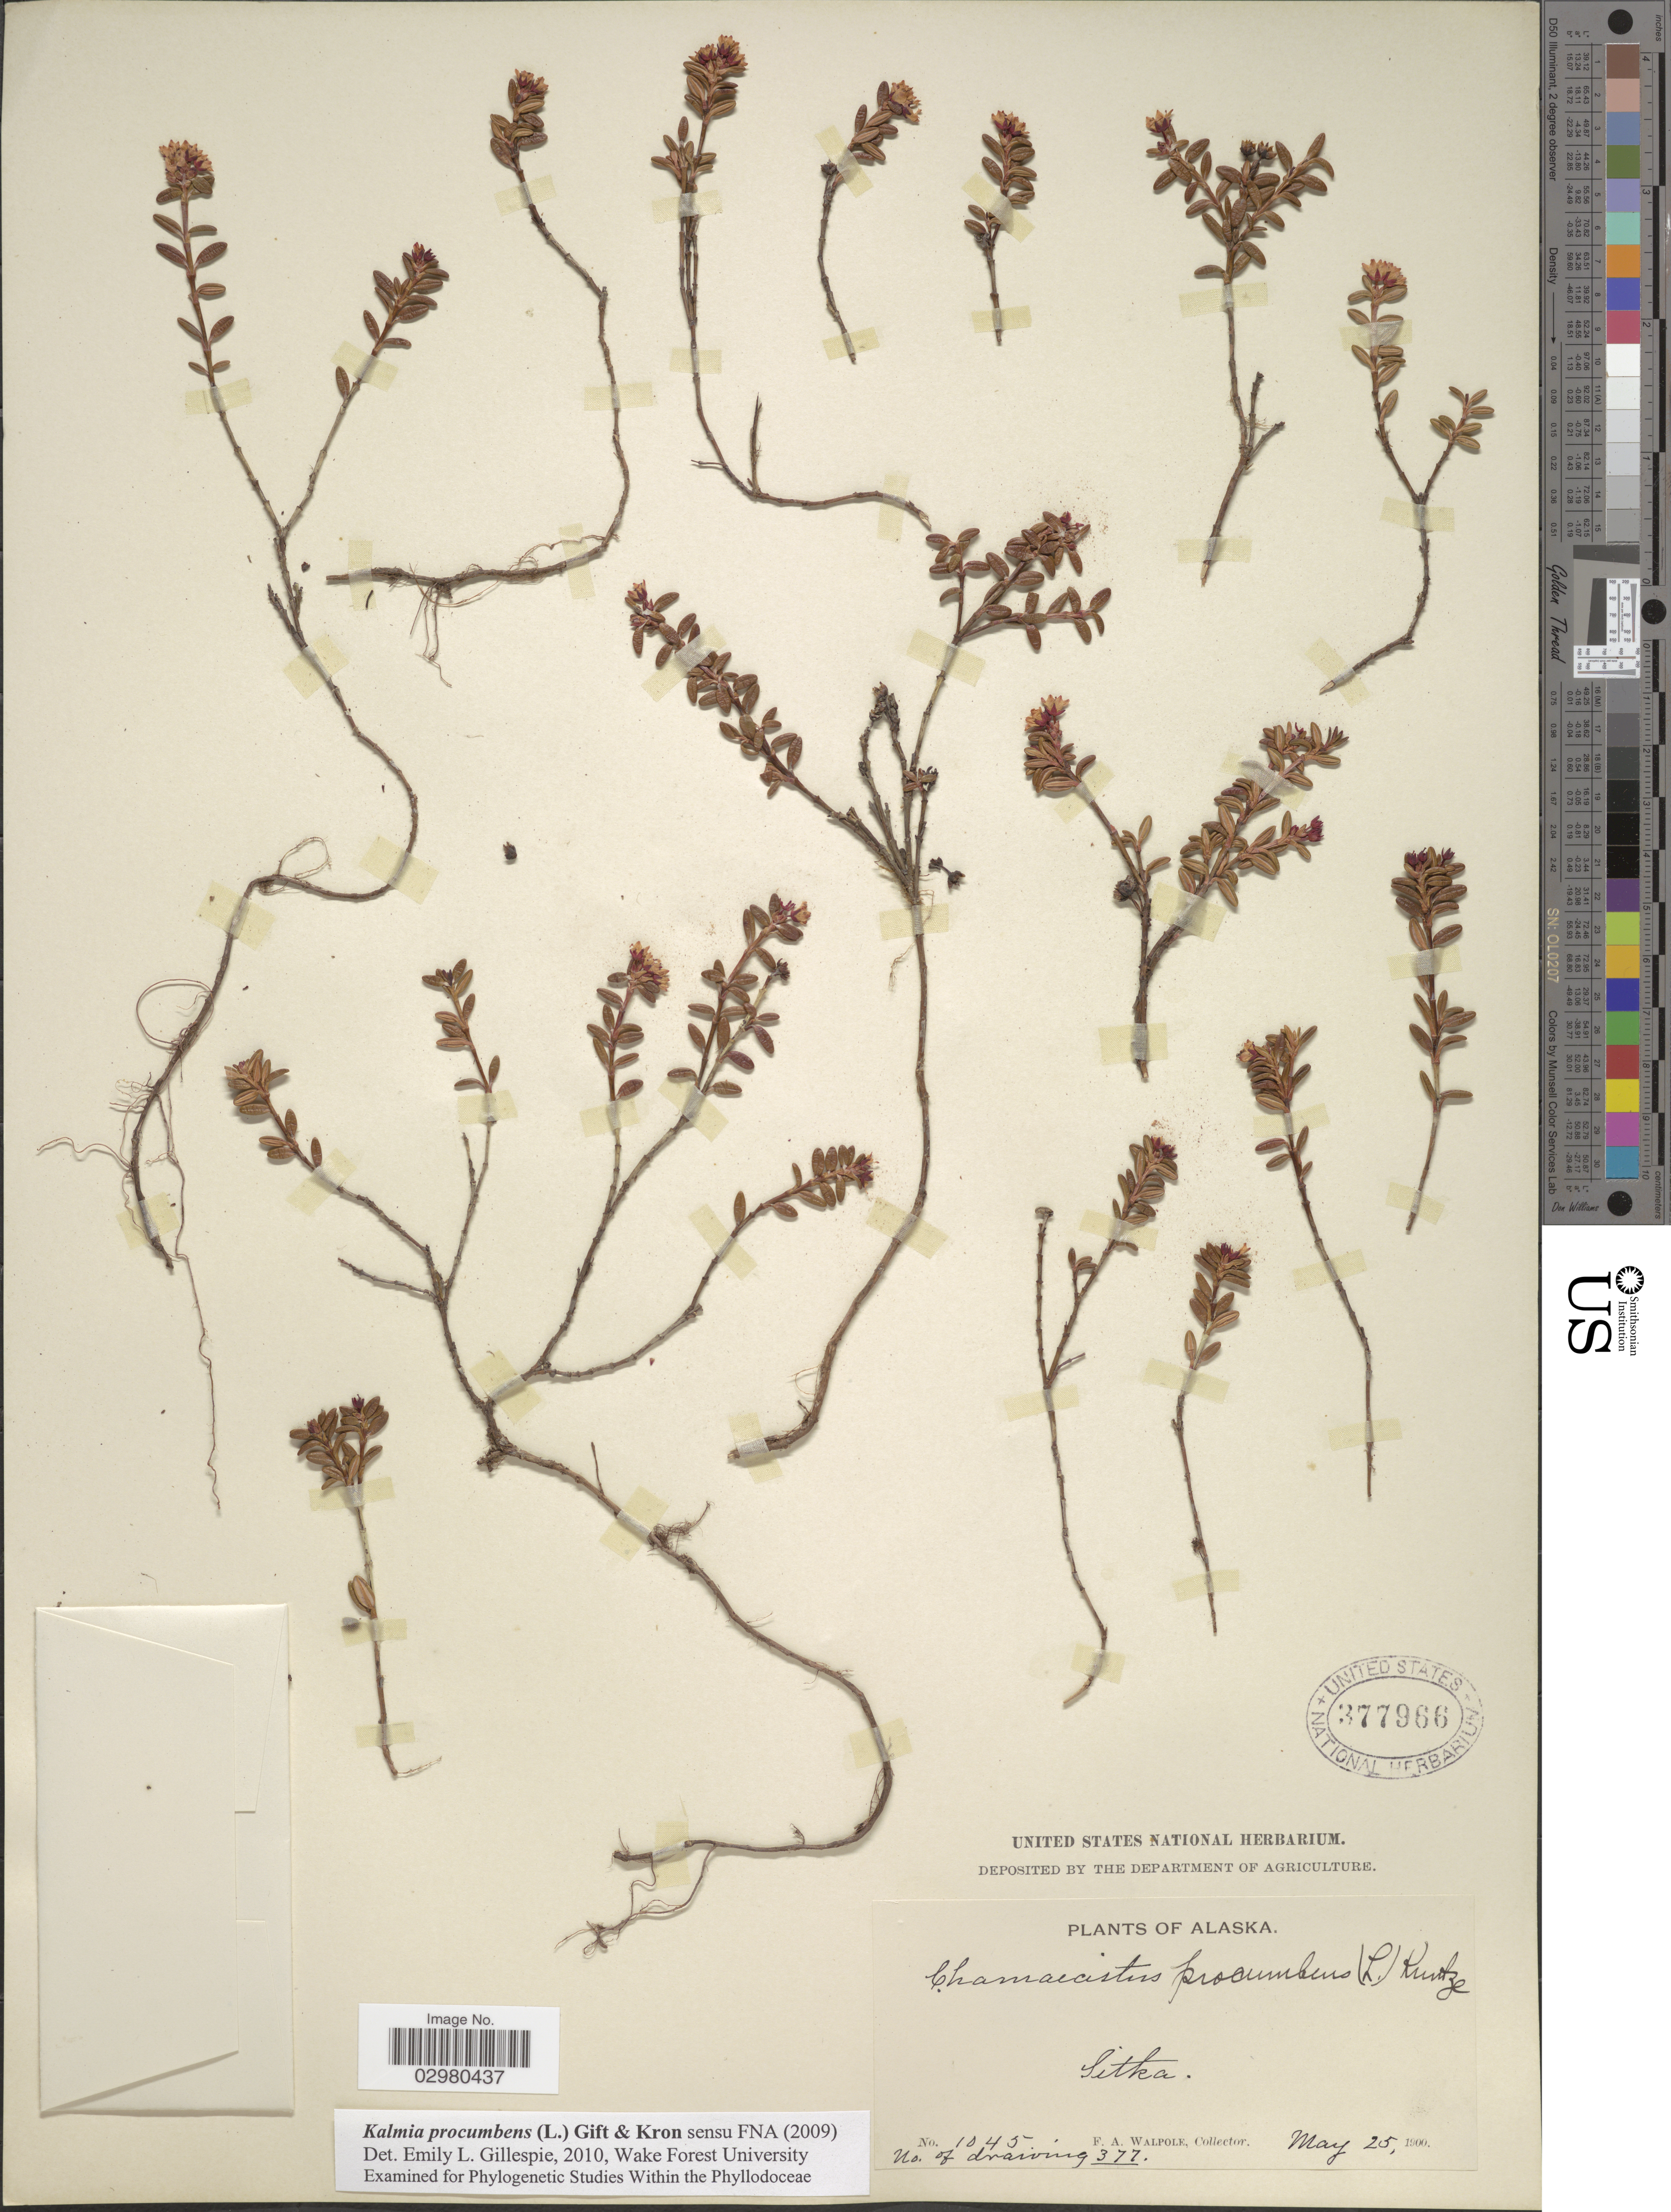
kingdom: Plantae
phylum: Tracheophyta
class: Magnoliopsida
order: Ericales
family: Ericaceae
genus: Loiseleuria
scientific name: Loiseleuria procumbens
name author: (L.) Desv.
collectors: F. Walpole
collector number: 1045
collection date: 1900-05-25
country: United States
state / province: Alaska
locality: Sitka.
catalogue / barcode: US 377966